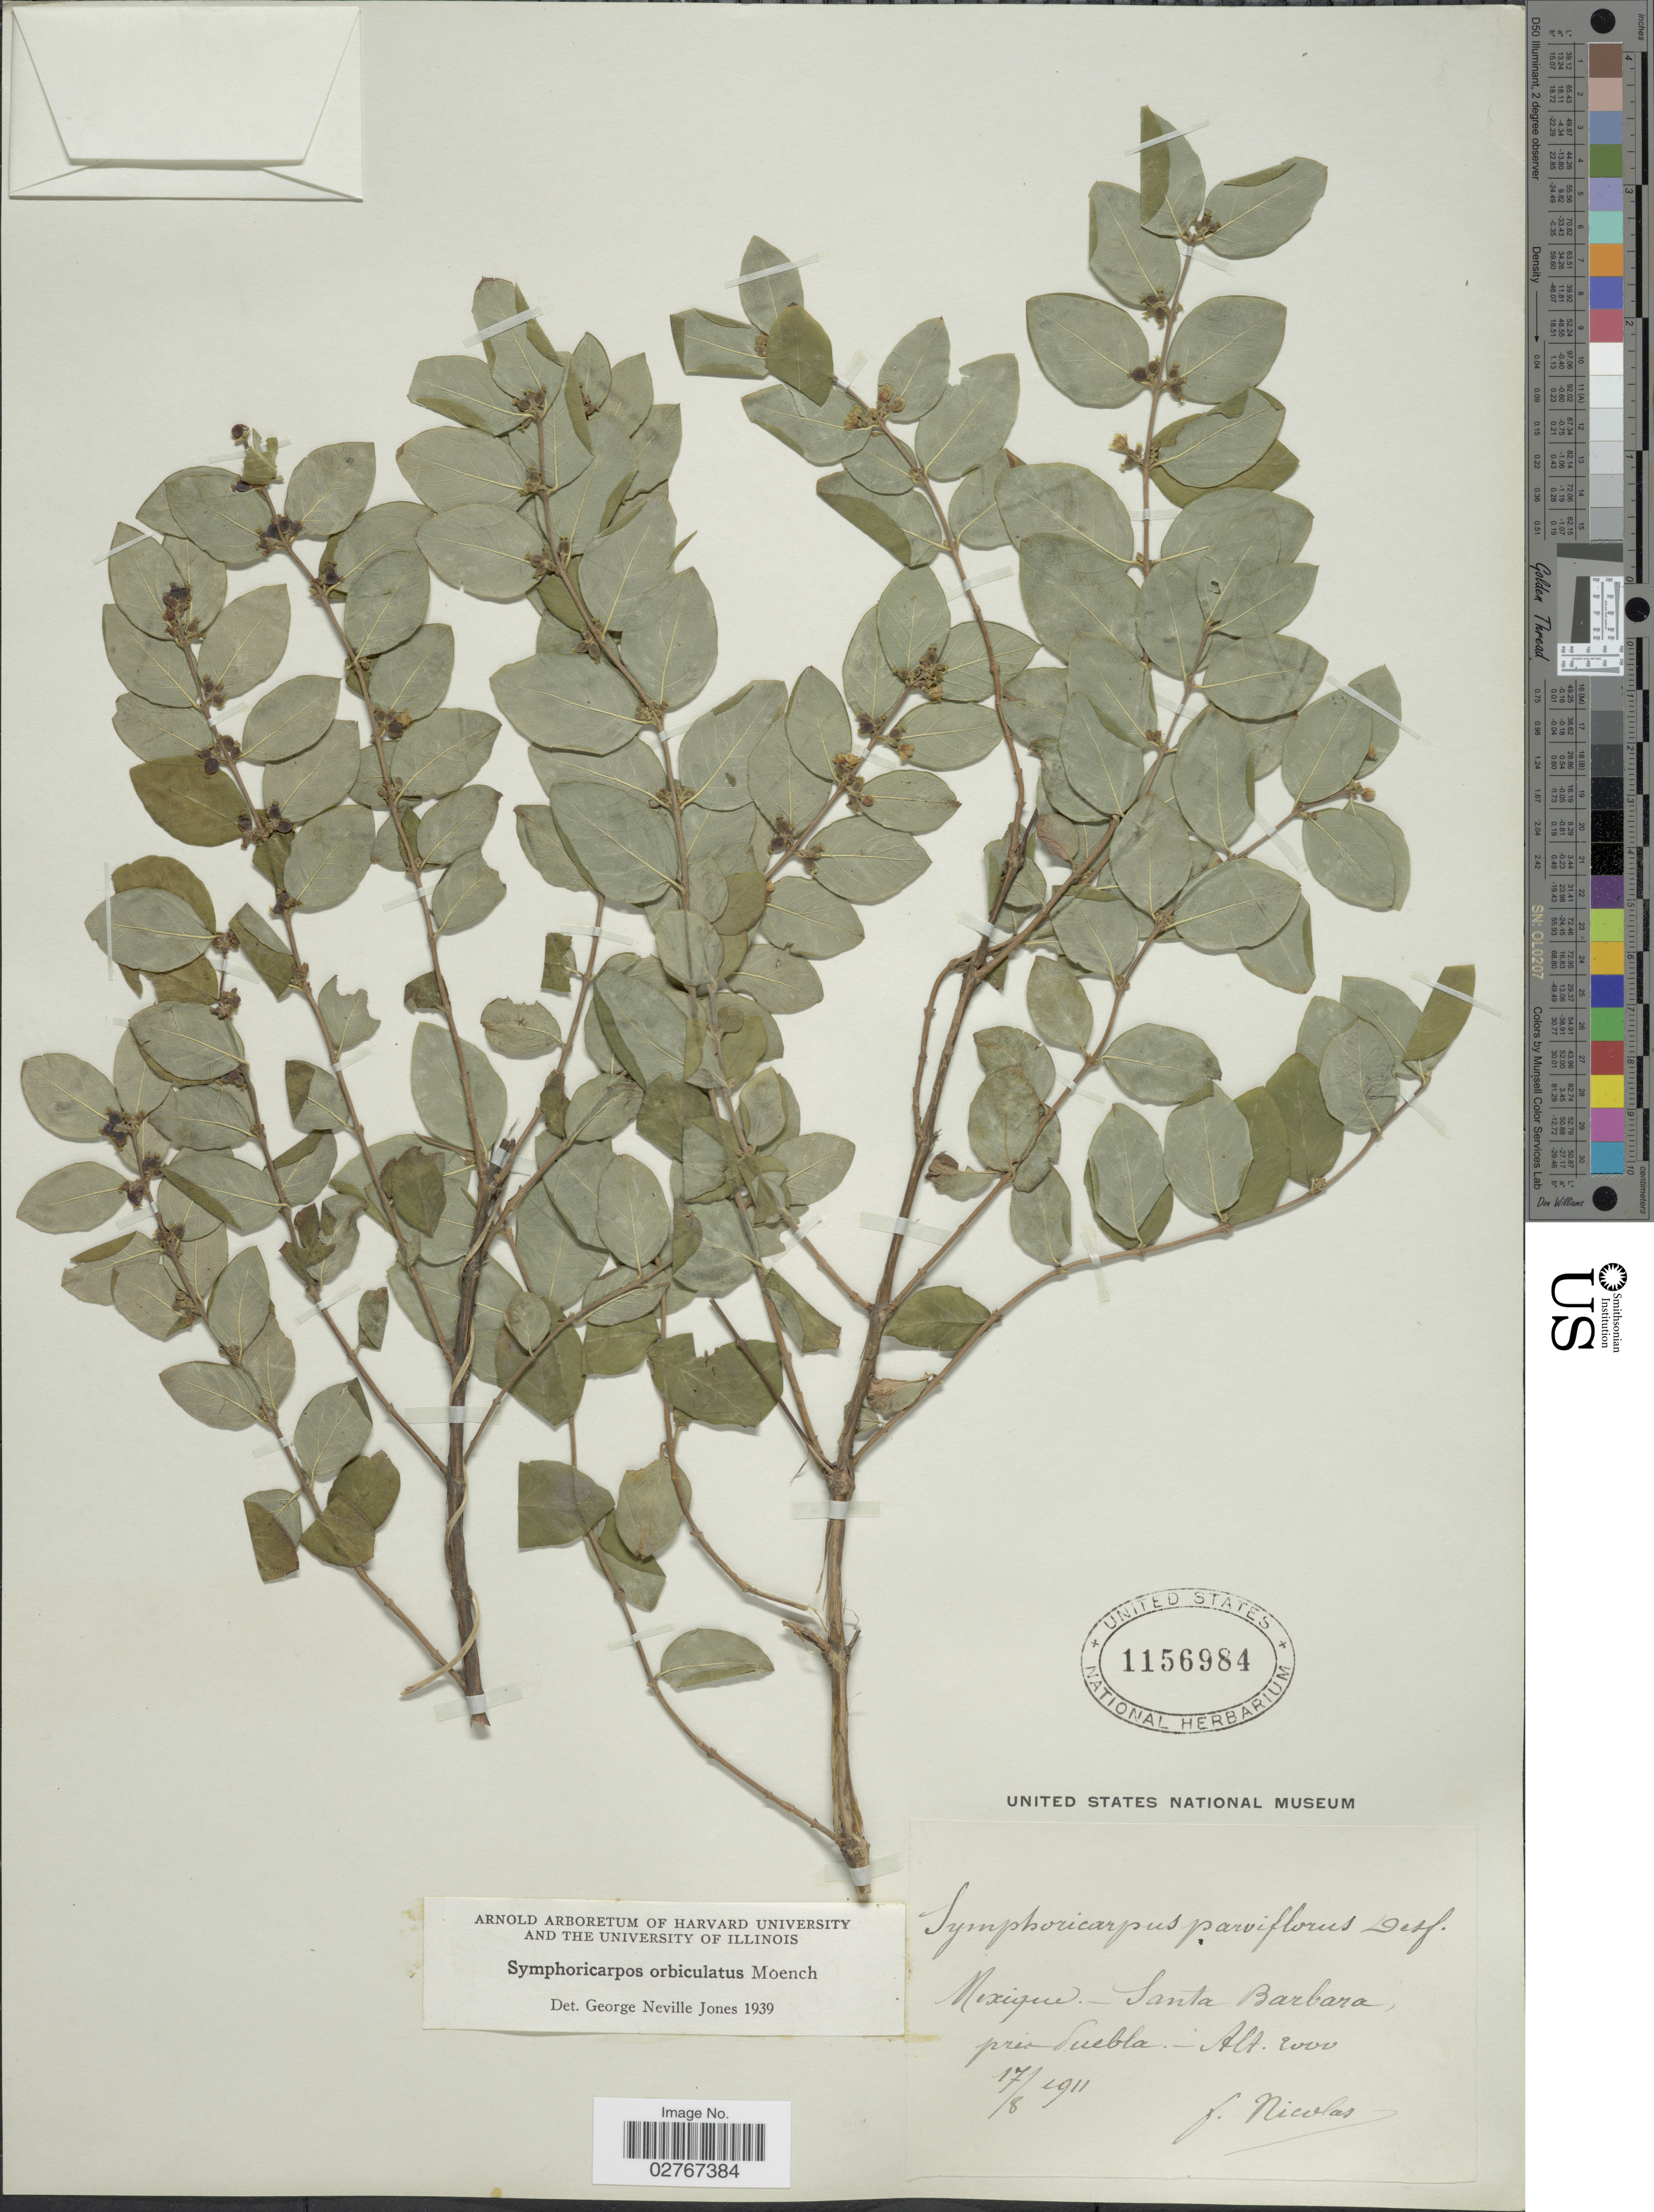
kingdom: Plantae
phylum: Tracheophyta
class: Magnoliopsida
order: Dipsacales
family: Caprifoliaceae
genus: Symphoricarpos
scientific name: Symphoricarpos orbiculatus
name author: Moench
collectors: F. Nicolas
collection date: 1911-08-17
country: Mexico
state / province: Puebla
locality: Santa Barbara, pres Puebla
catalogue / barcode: US 1156984